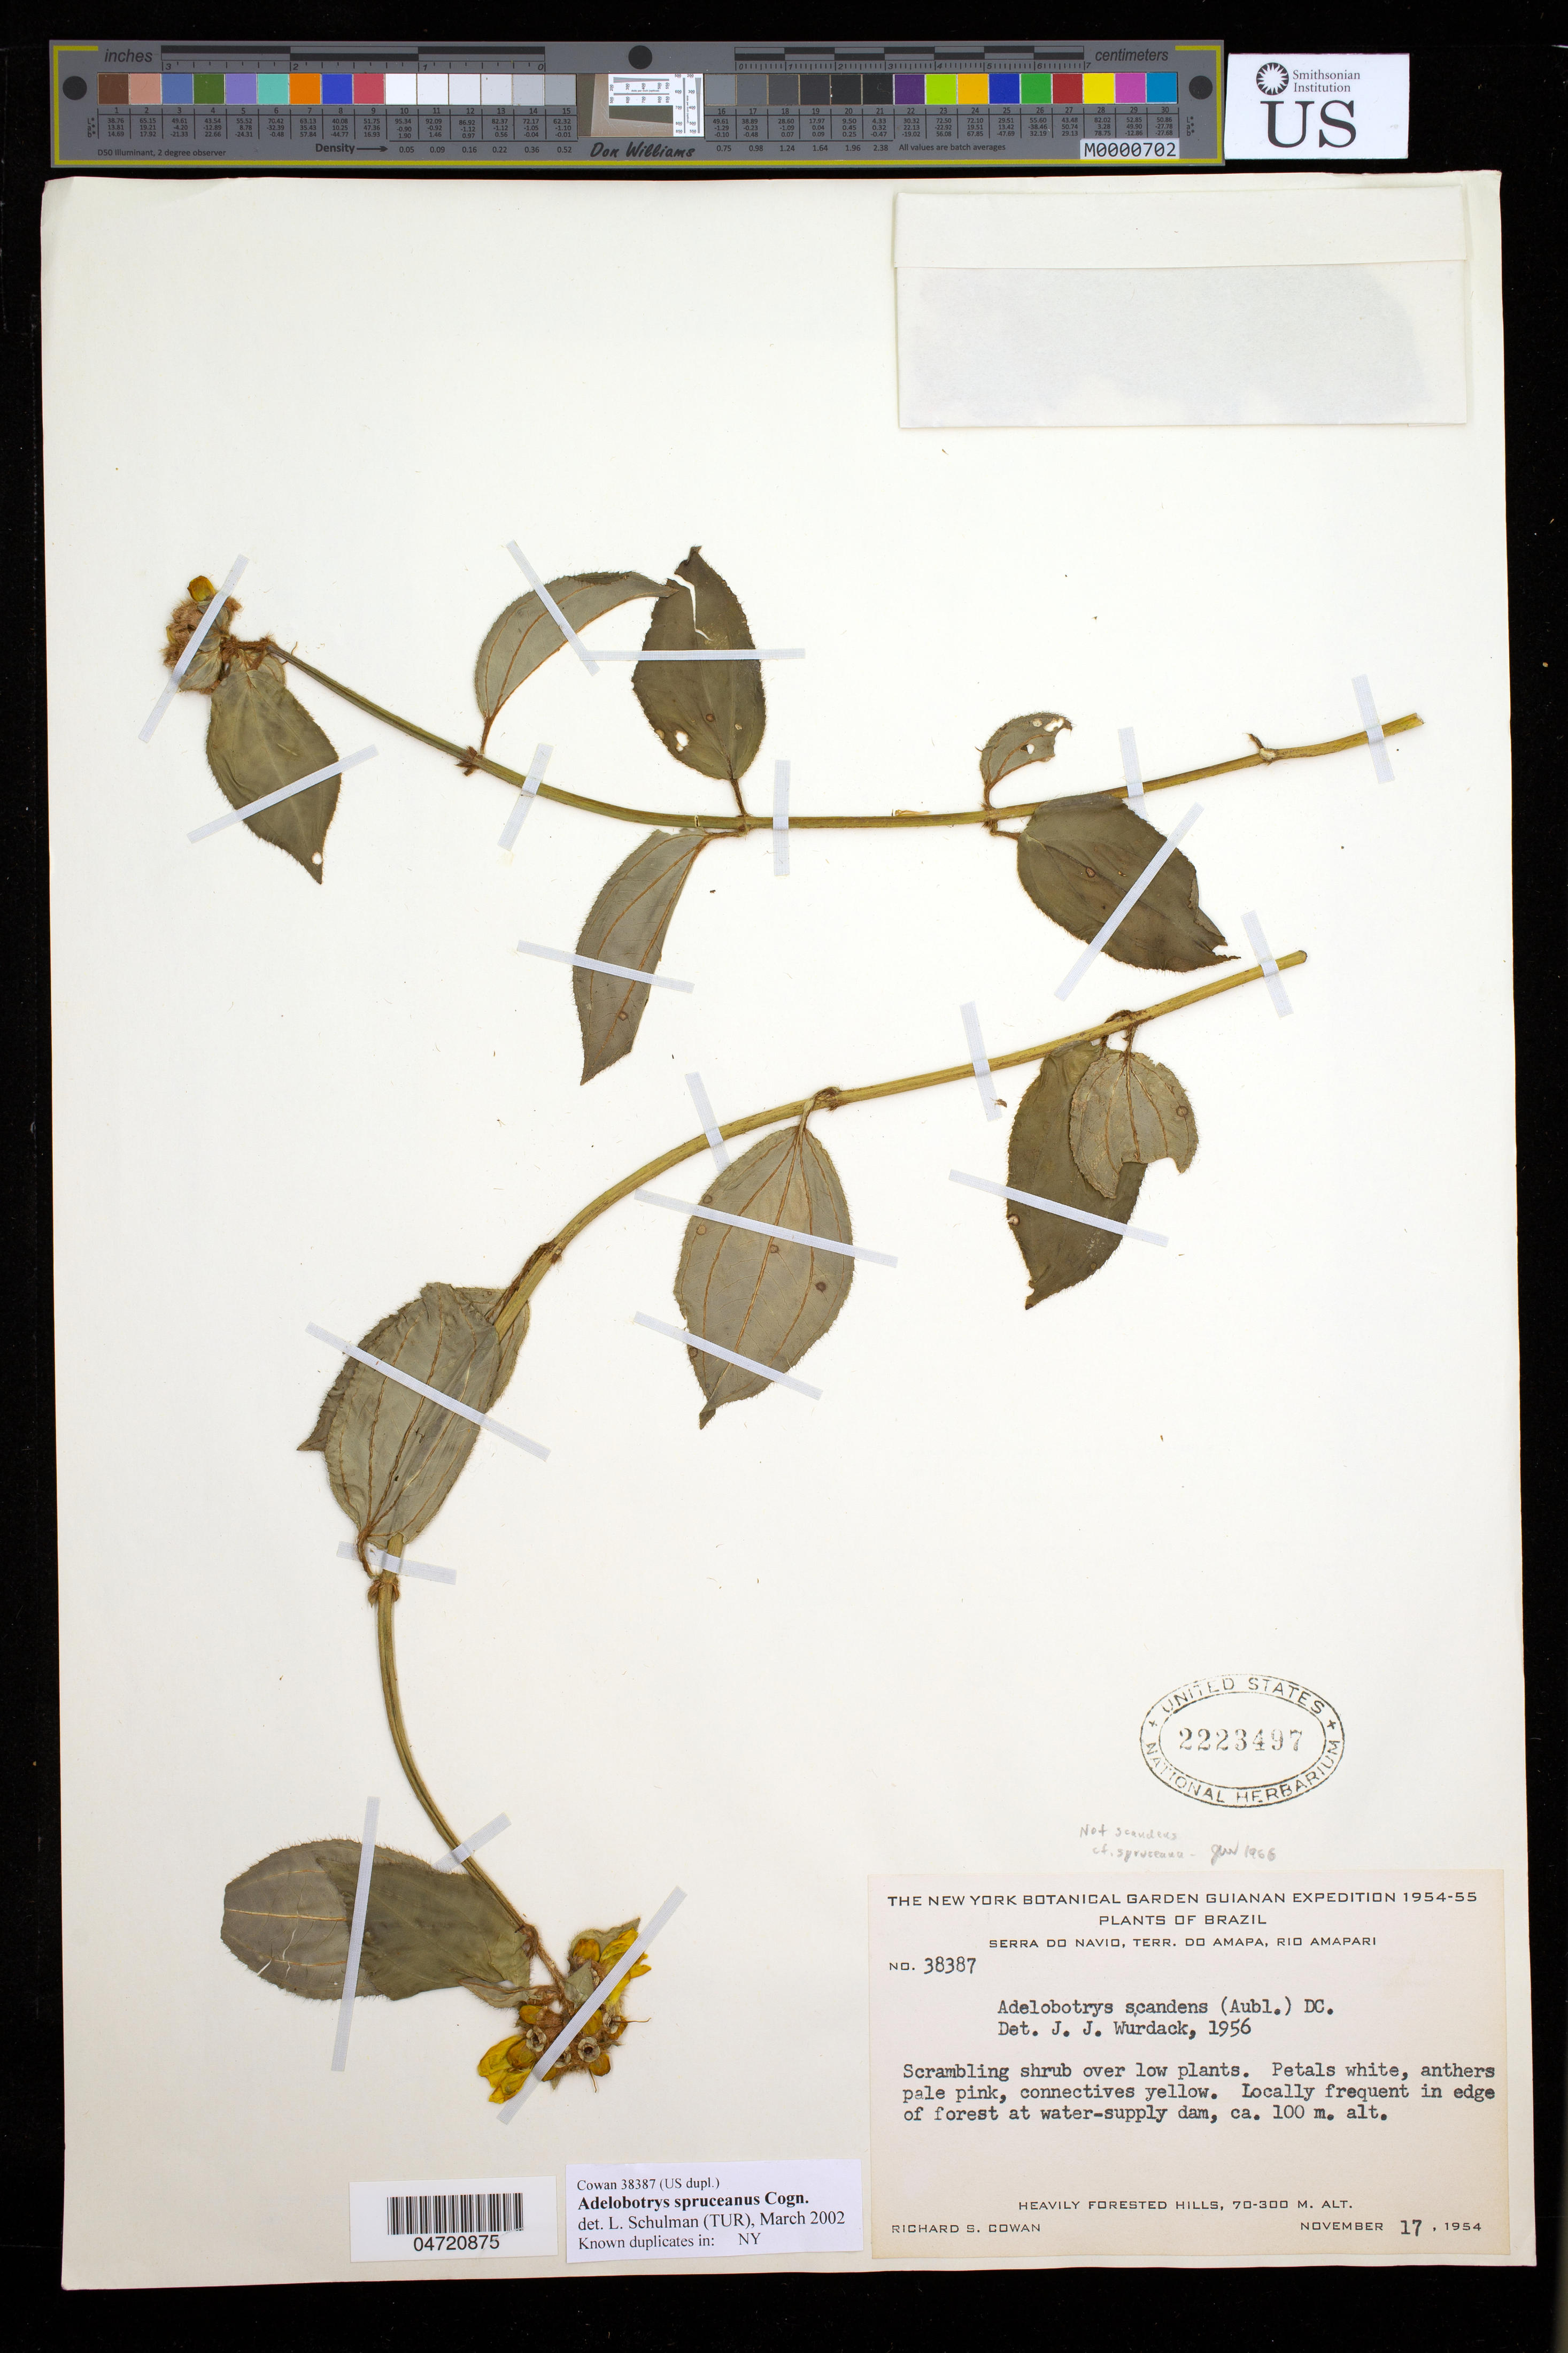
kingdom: Plantae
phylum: Tracheophyta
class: Magnoliopsida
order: Myrtales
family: Melastomataceae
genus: Adelobotrys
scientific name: Adelobotrys spruceana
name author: Cogn.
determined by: Schulman, Leif, (TUR), University of Turku (FINLAND)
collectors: R. S. Cowan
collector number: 38387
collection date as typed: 17 Nov 1954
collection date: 1954-11-17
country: Brazil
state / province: Amapá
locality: Serra do Navio, Terr. Do Amapa, Rio Amapari, along trail to Serra do Viado.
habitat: In edge of forest at water-supply dam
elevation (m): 70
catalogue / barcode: US 2223497